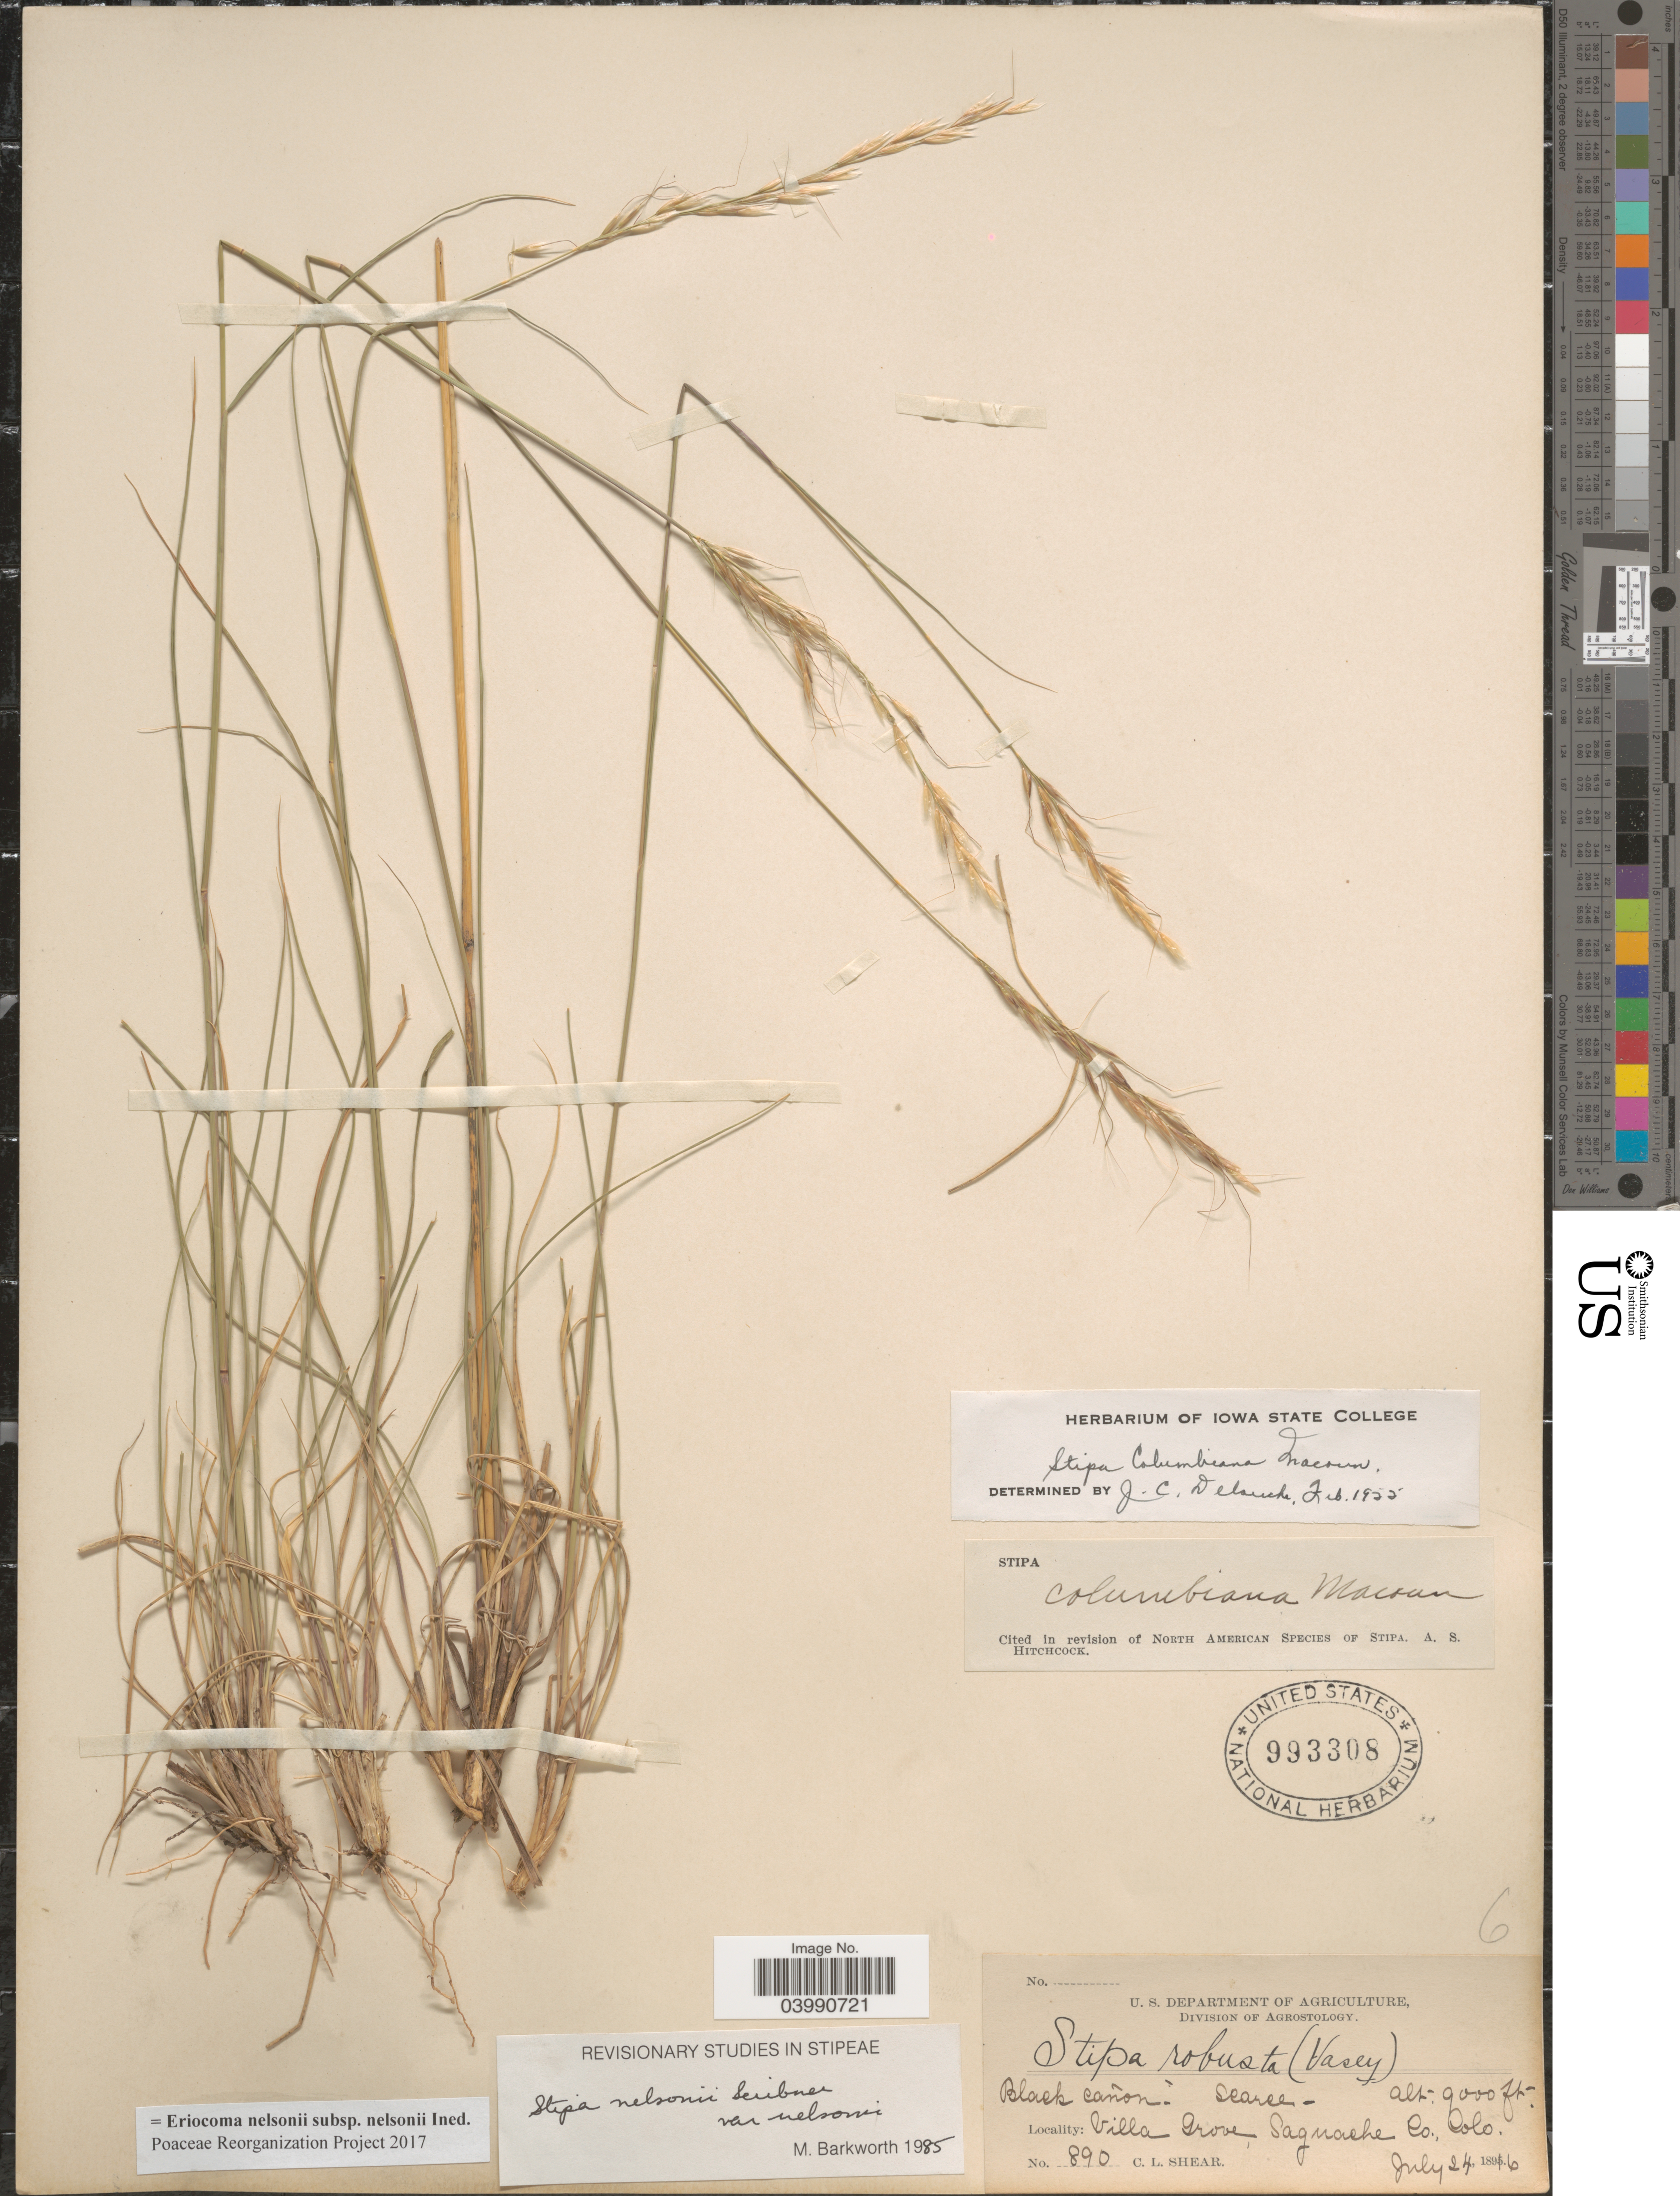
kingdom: Plantae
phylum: Tracheophyta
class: Liliopsida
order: Poales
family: Poaceae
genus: Eriocoma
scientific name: Eriocoma nelsonii subsp. nelsonii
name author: (Scribn.) Romasch.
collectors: C. L. Shear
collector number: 890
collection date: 1896-07-24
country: United States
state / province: Colorado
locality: Black cañon. Searce. Villa Grove, Saguache Co.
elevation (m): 2743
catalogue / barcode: US 993308